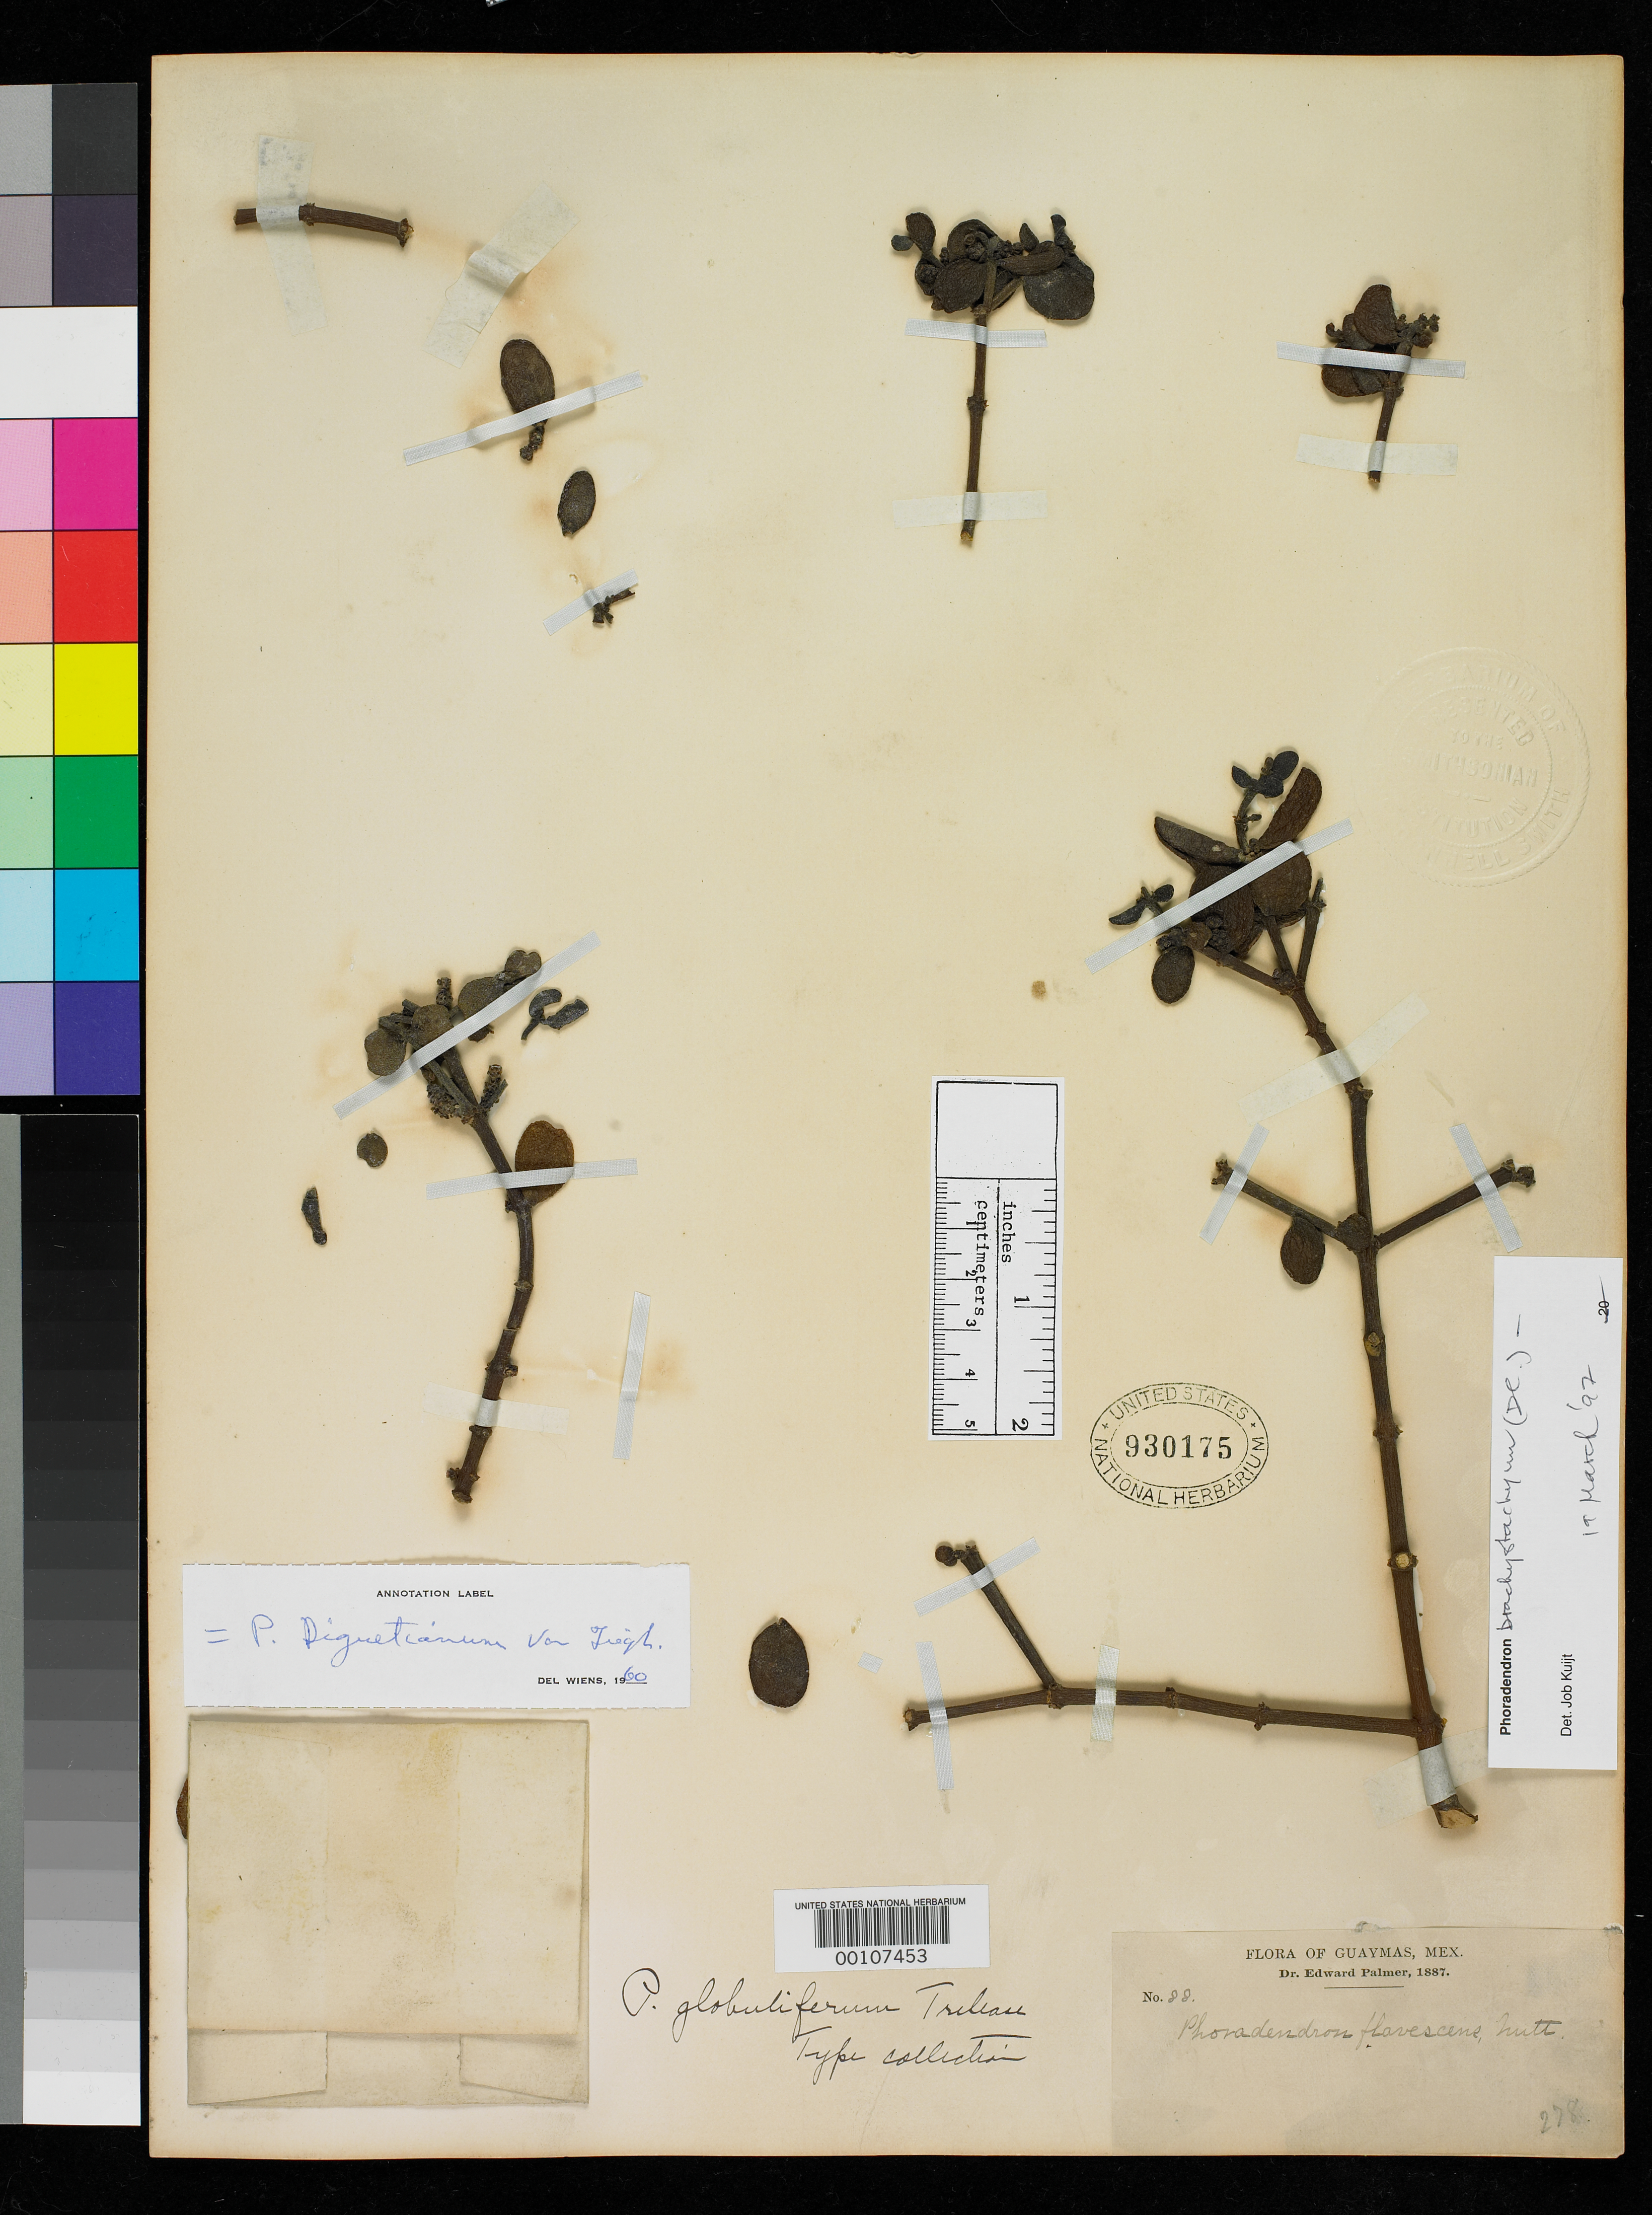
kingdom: Plantae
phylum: Tracheophyta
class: Magnoliopsida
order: Santalales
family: Viscaceae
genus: Phoradendron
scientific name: Phoradendron globuliferum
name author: Trel.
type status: Isotype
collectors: E. Palmer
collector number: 88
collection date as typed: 1887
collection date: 1887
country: Mexico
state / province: Sonora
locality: Guaymas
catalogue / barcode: US 930175